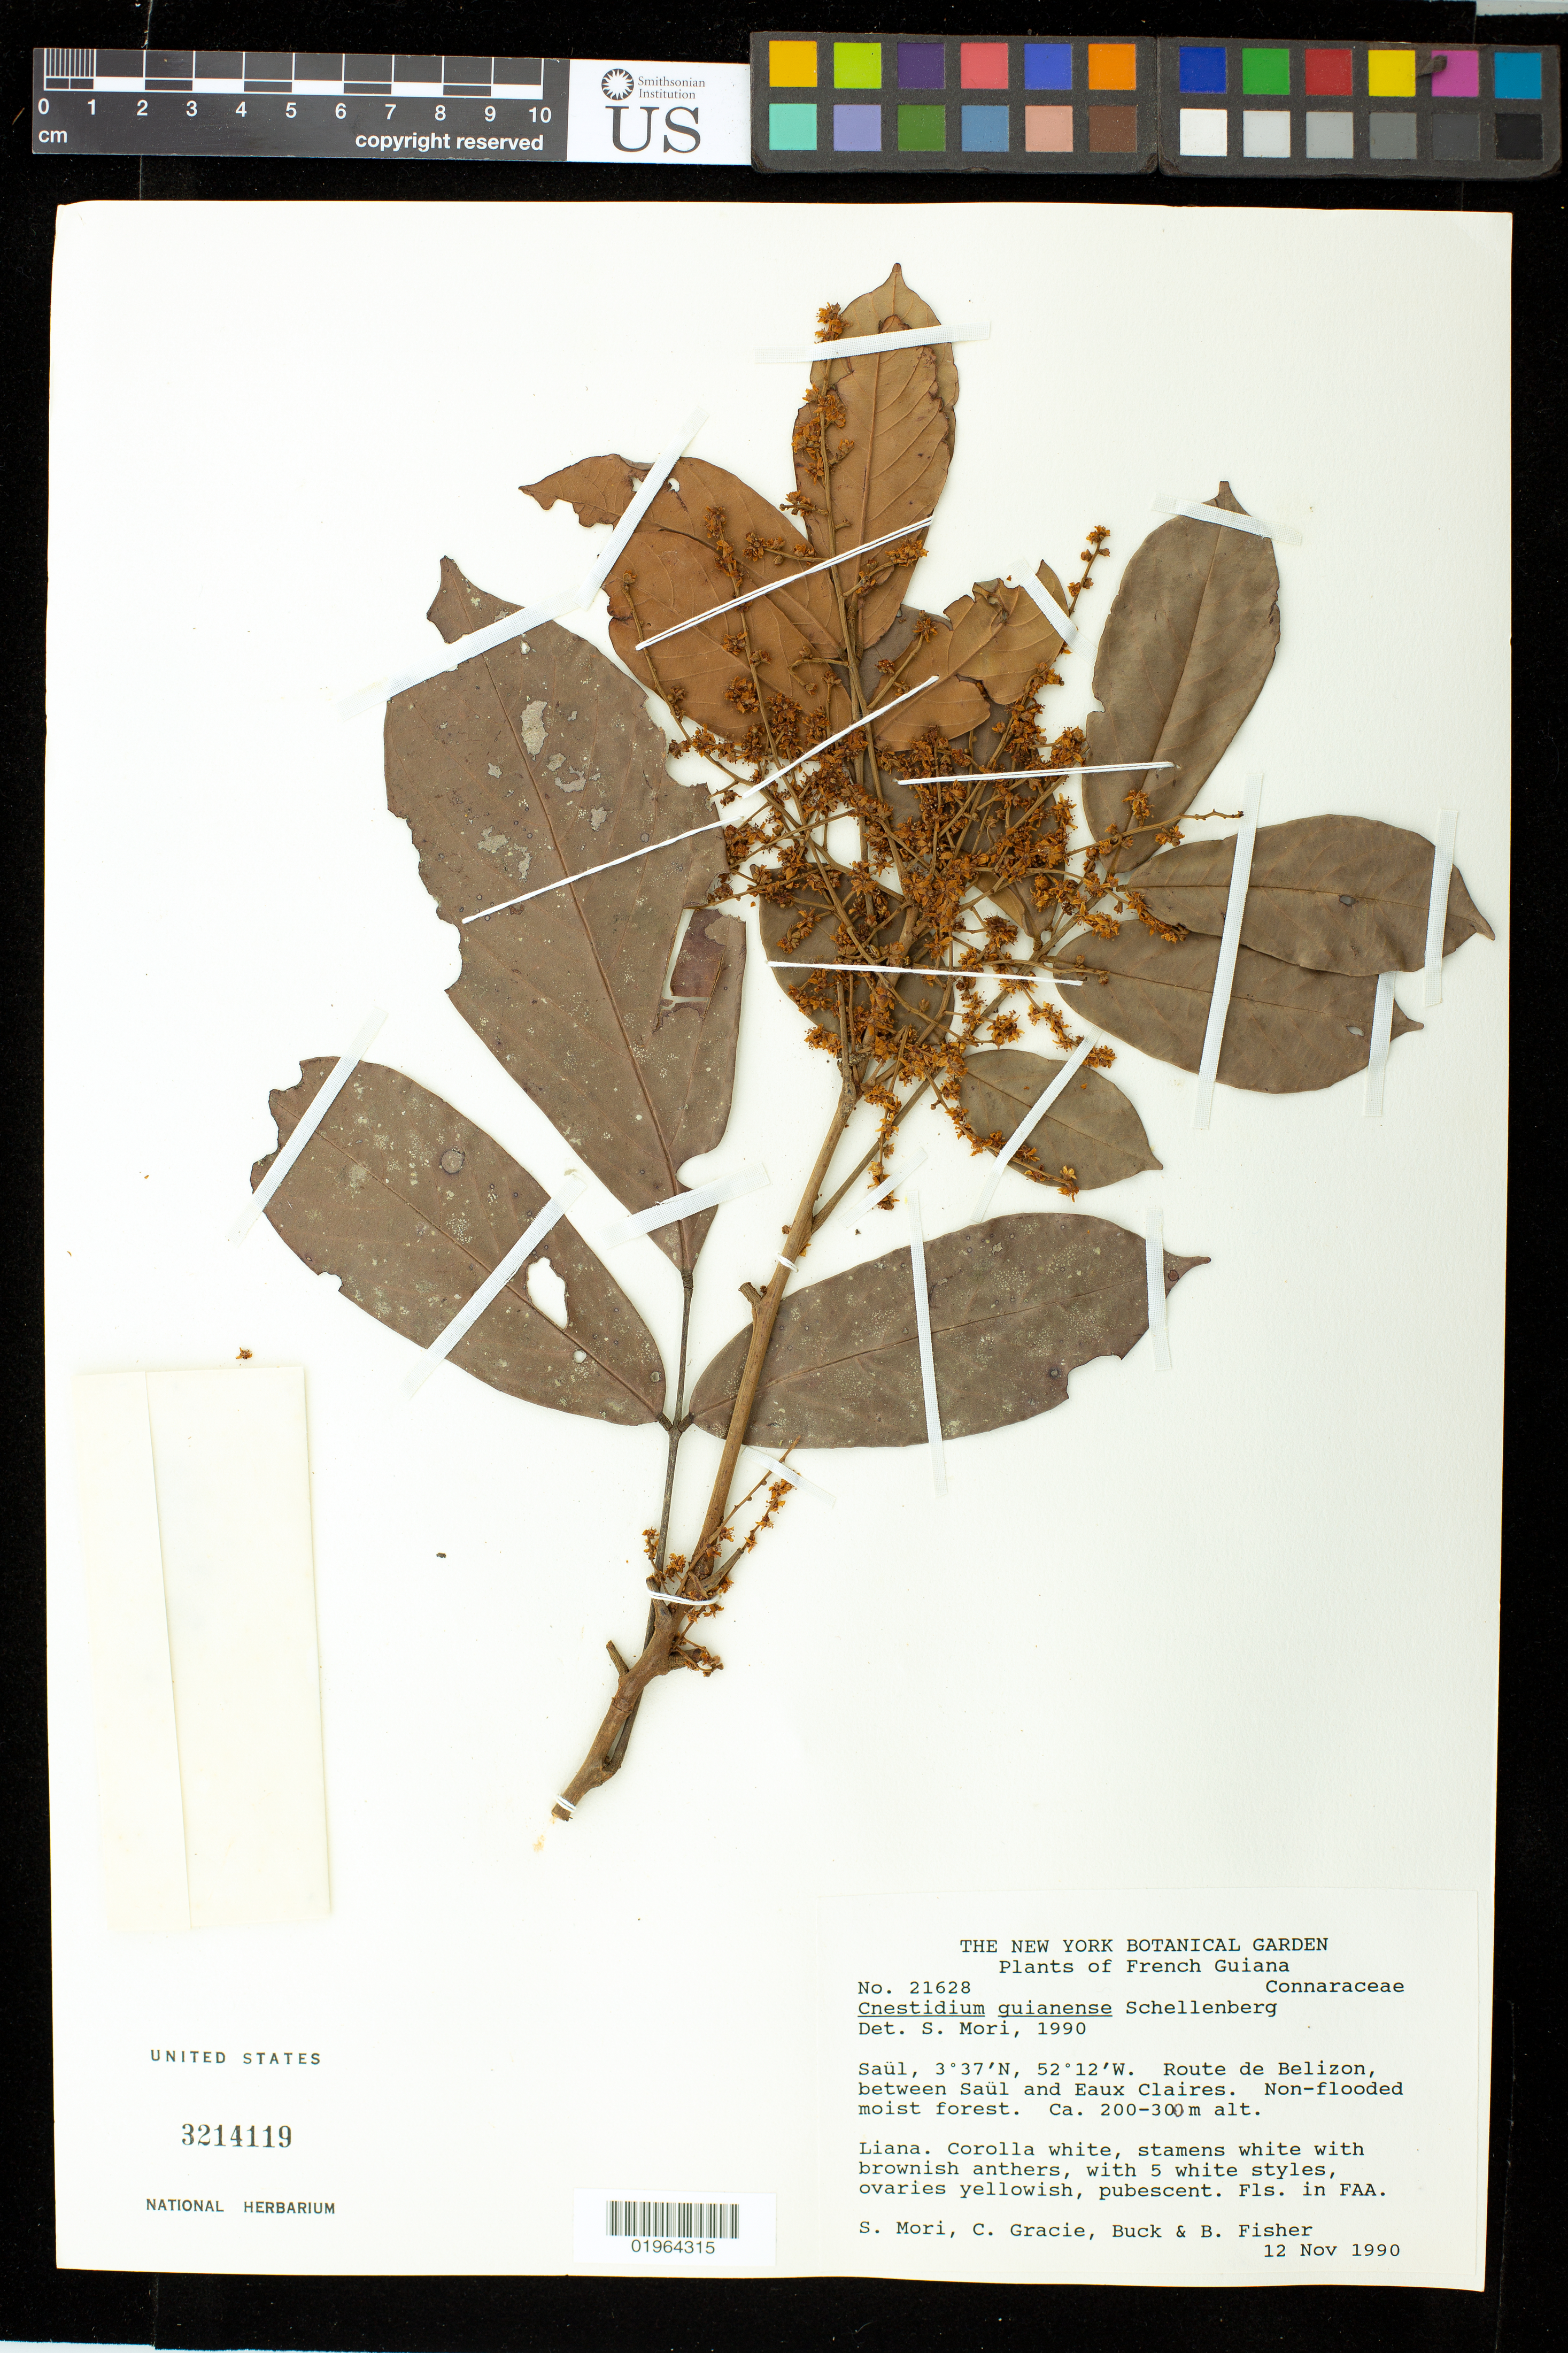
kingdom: Plantae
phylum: Tracheophyta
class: Magnoliopsida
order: Oxalidales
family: Connaraceae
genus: Cnestidium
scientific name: Cnestidium guianense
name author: (G. Schellenb.) G. Schellenb.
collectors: S. Mori, C. A. Gracie, W. Buck & B. Fisher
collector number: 21628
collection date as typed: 12-Nov-90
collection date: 1990-11-12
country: French Guiana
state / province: Saint-Laurent-du-Maroni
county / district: Saül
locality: Route de Bélizon, betw Eaux Claires and Saül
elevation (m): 200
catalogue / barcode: US 3214119